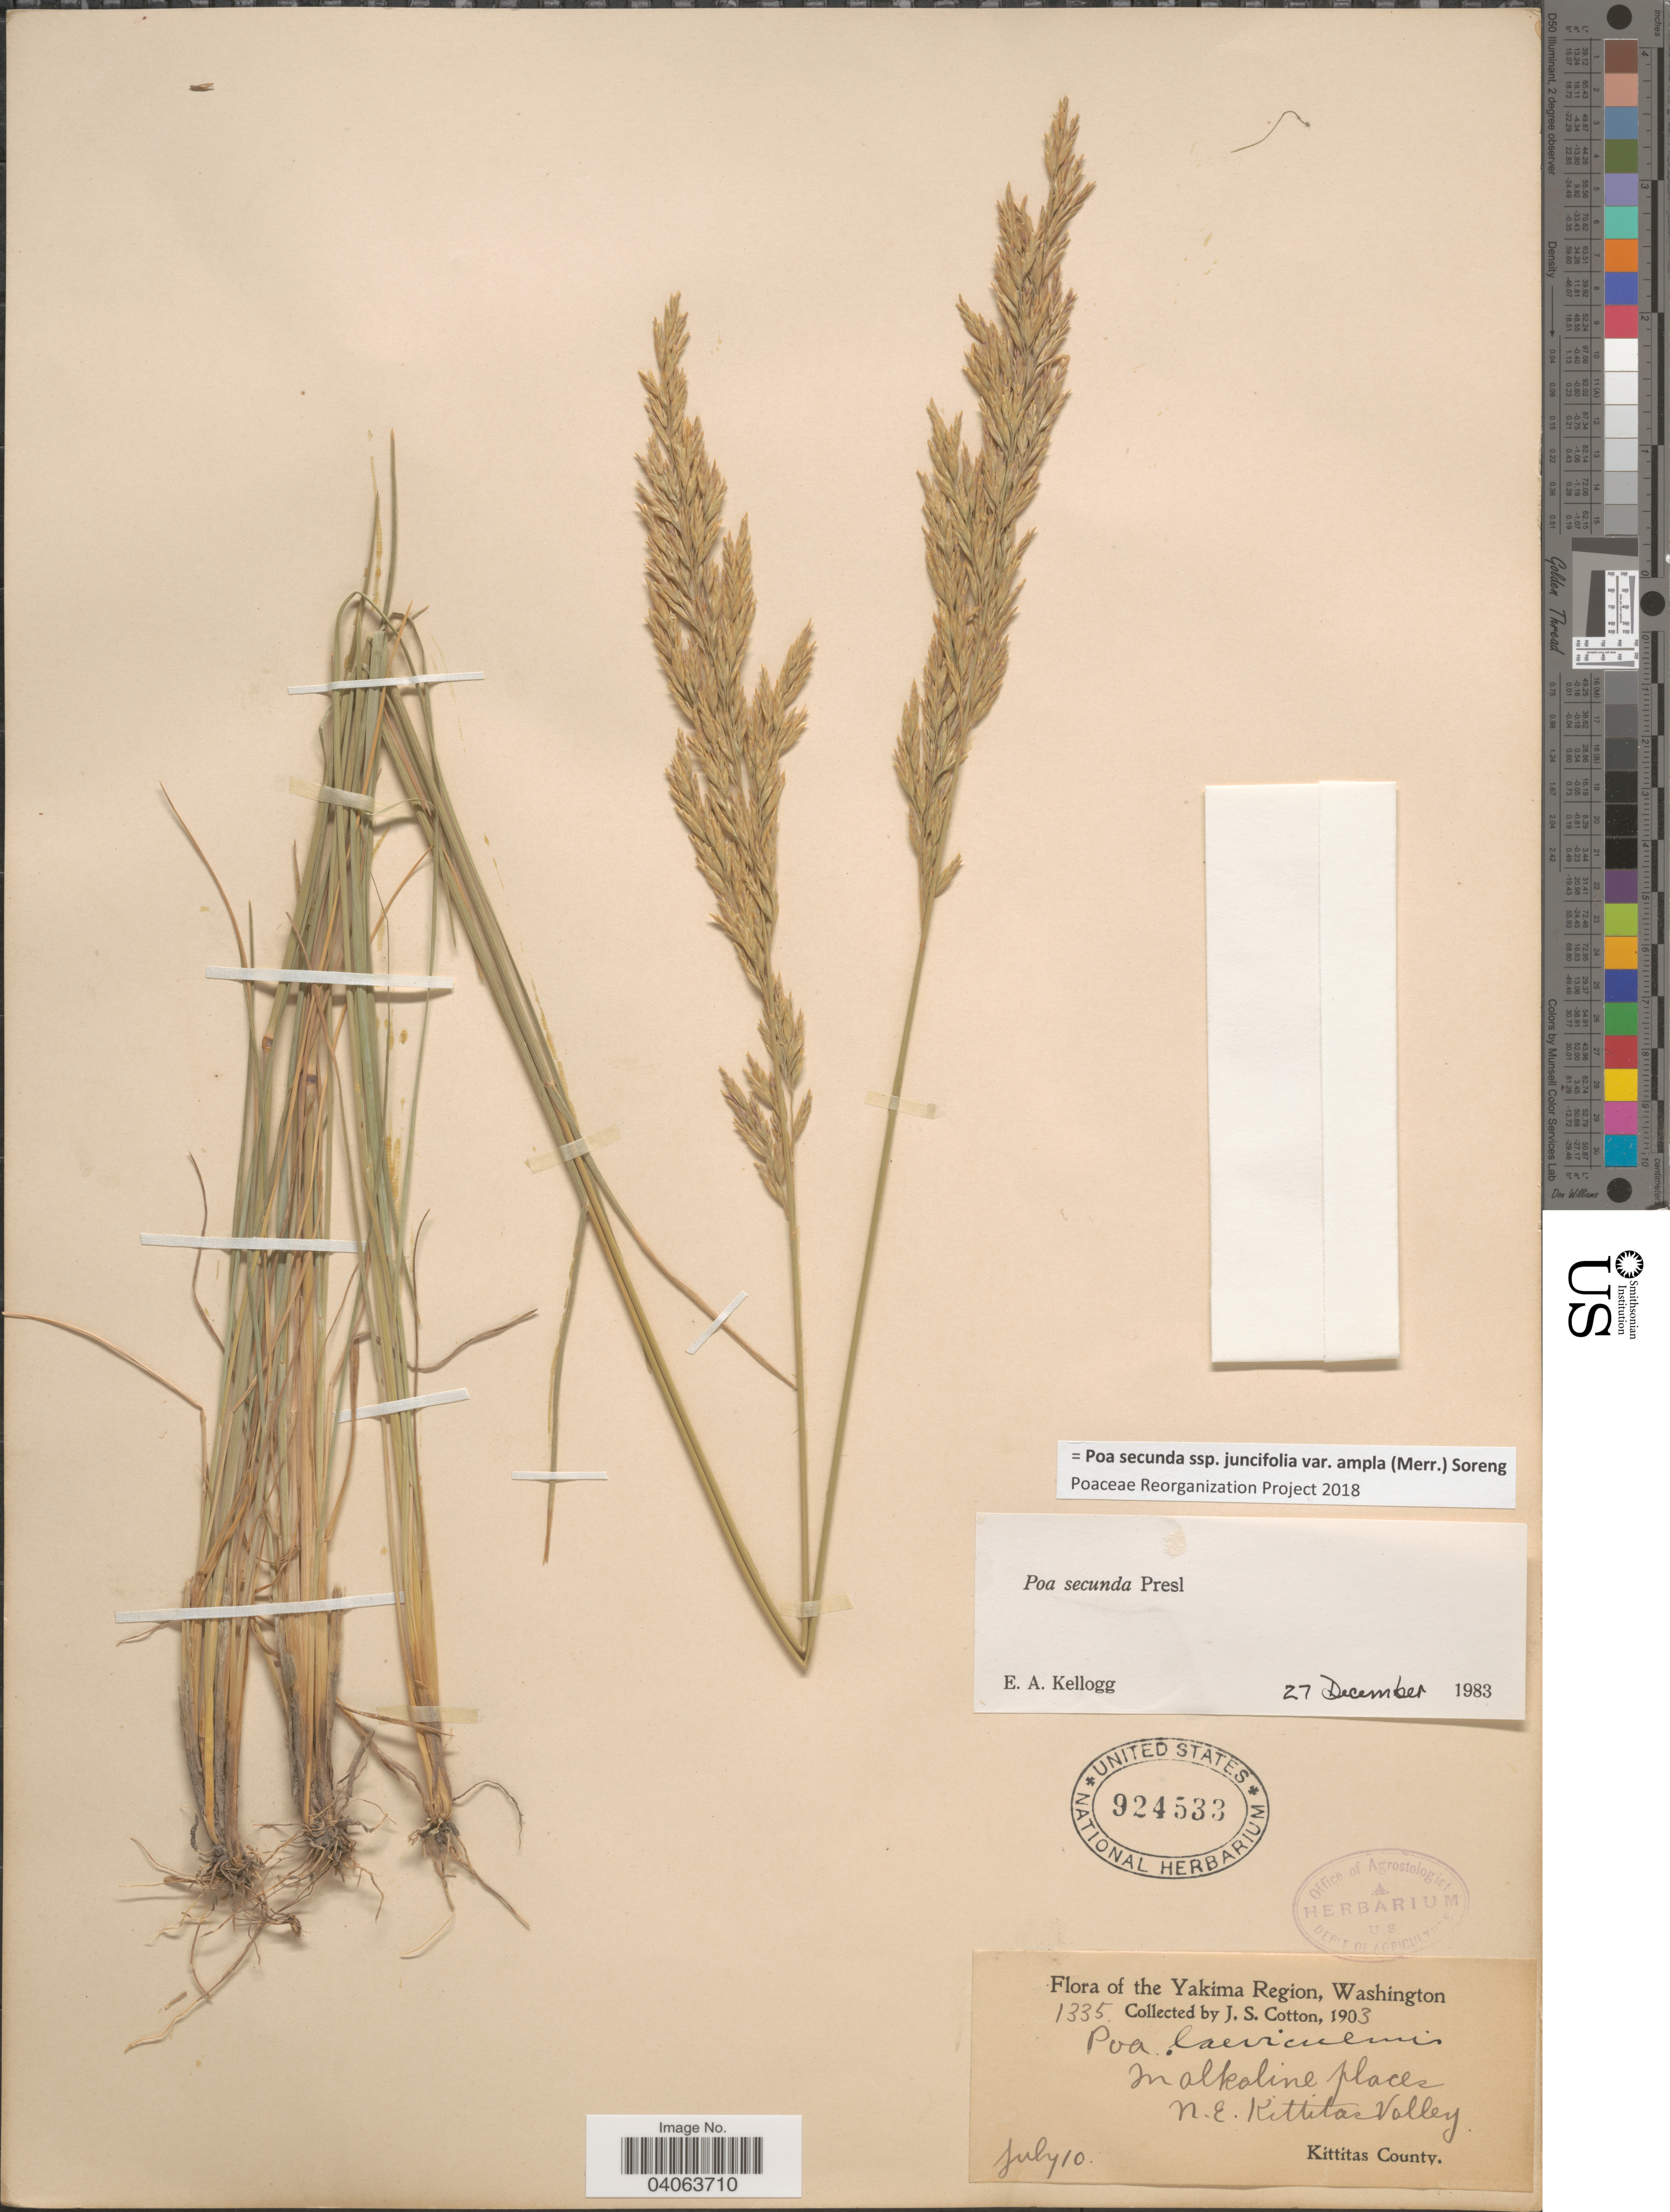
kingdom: Plantae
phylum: Tracheophyta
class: Liliopsida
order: Poales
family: Poaceae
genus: Poa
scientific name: Poa secunda subsp. juncifolia var. ampla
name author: (Merr.) Soreng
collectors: J. S. Cotton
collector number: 1335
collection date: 1903-07-10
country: United States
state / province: Washington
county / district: Kittitas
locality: Yakima Region. In alkaline places. N.E. Kittitas Valley. Kittitas County.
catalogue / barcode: US 924533